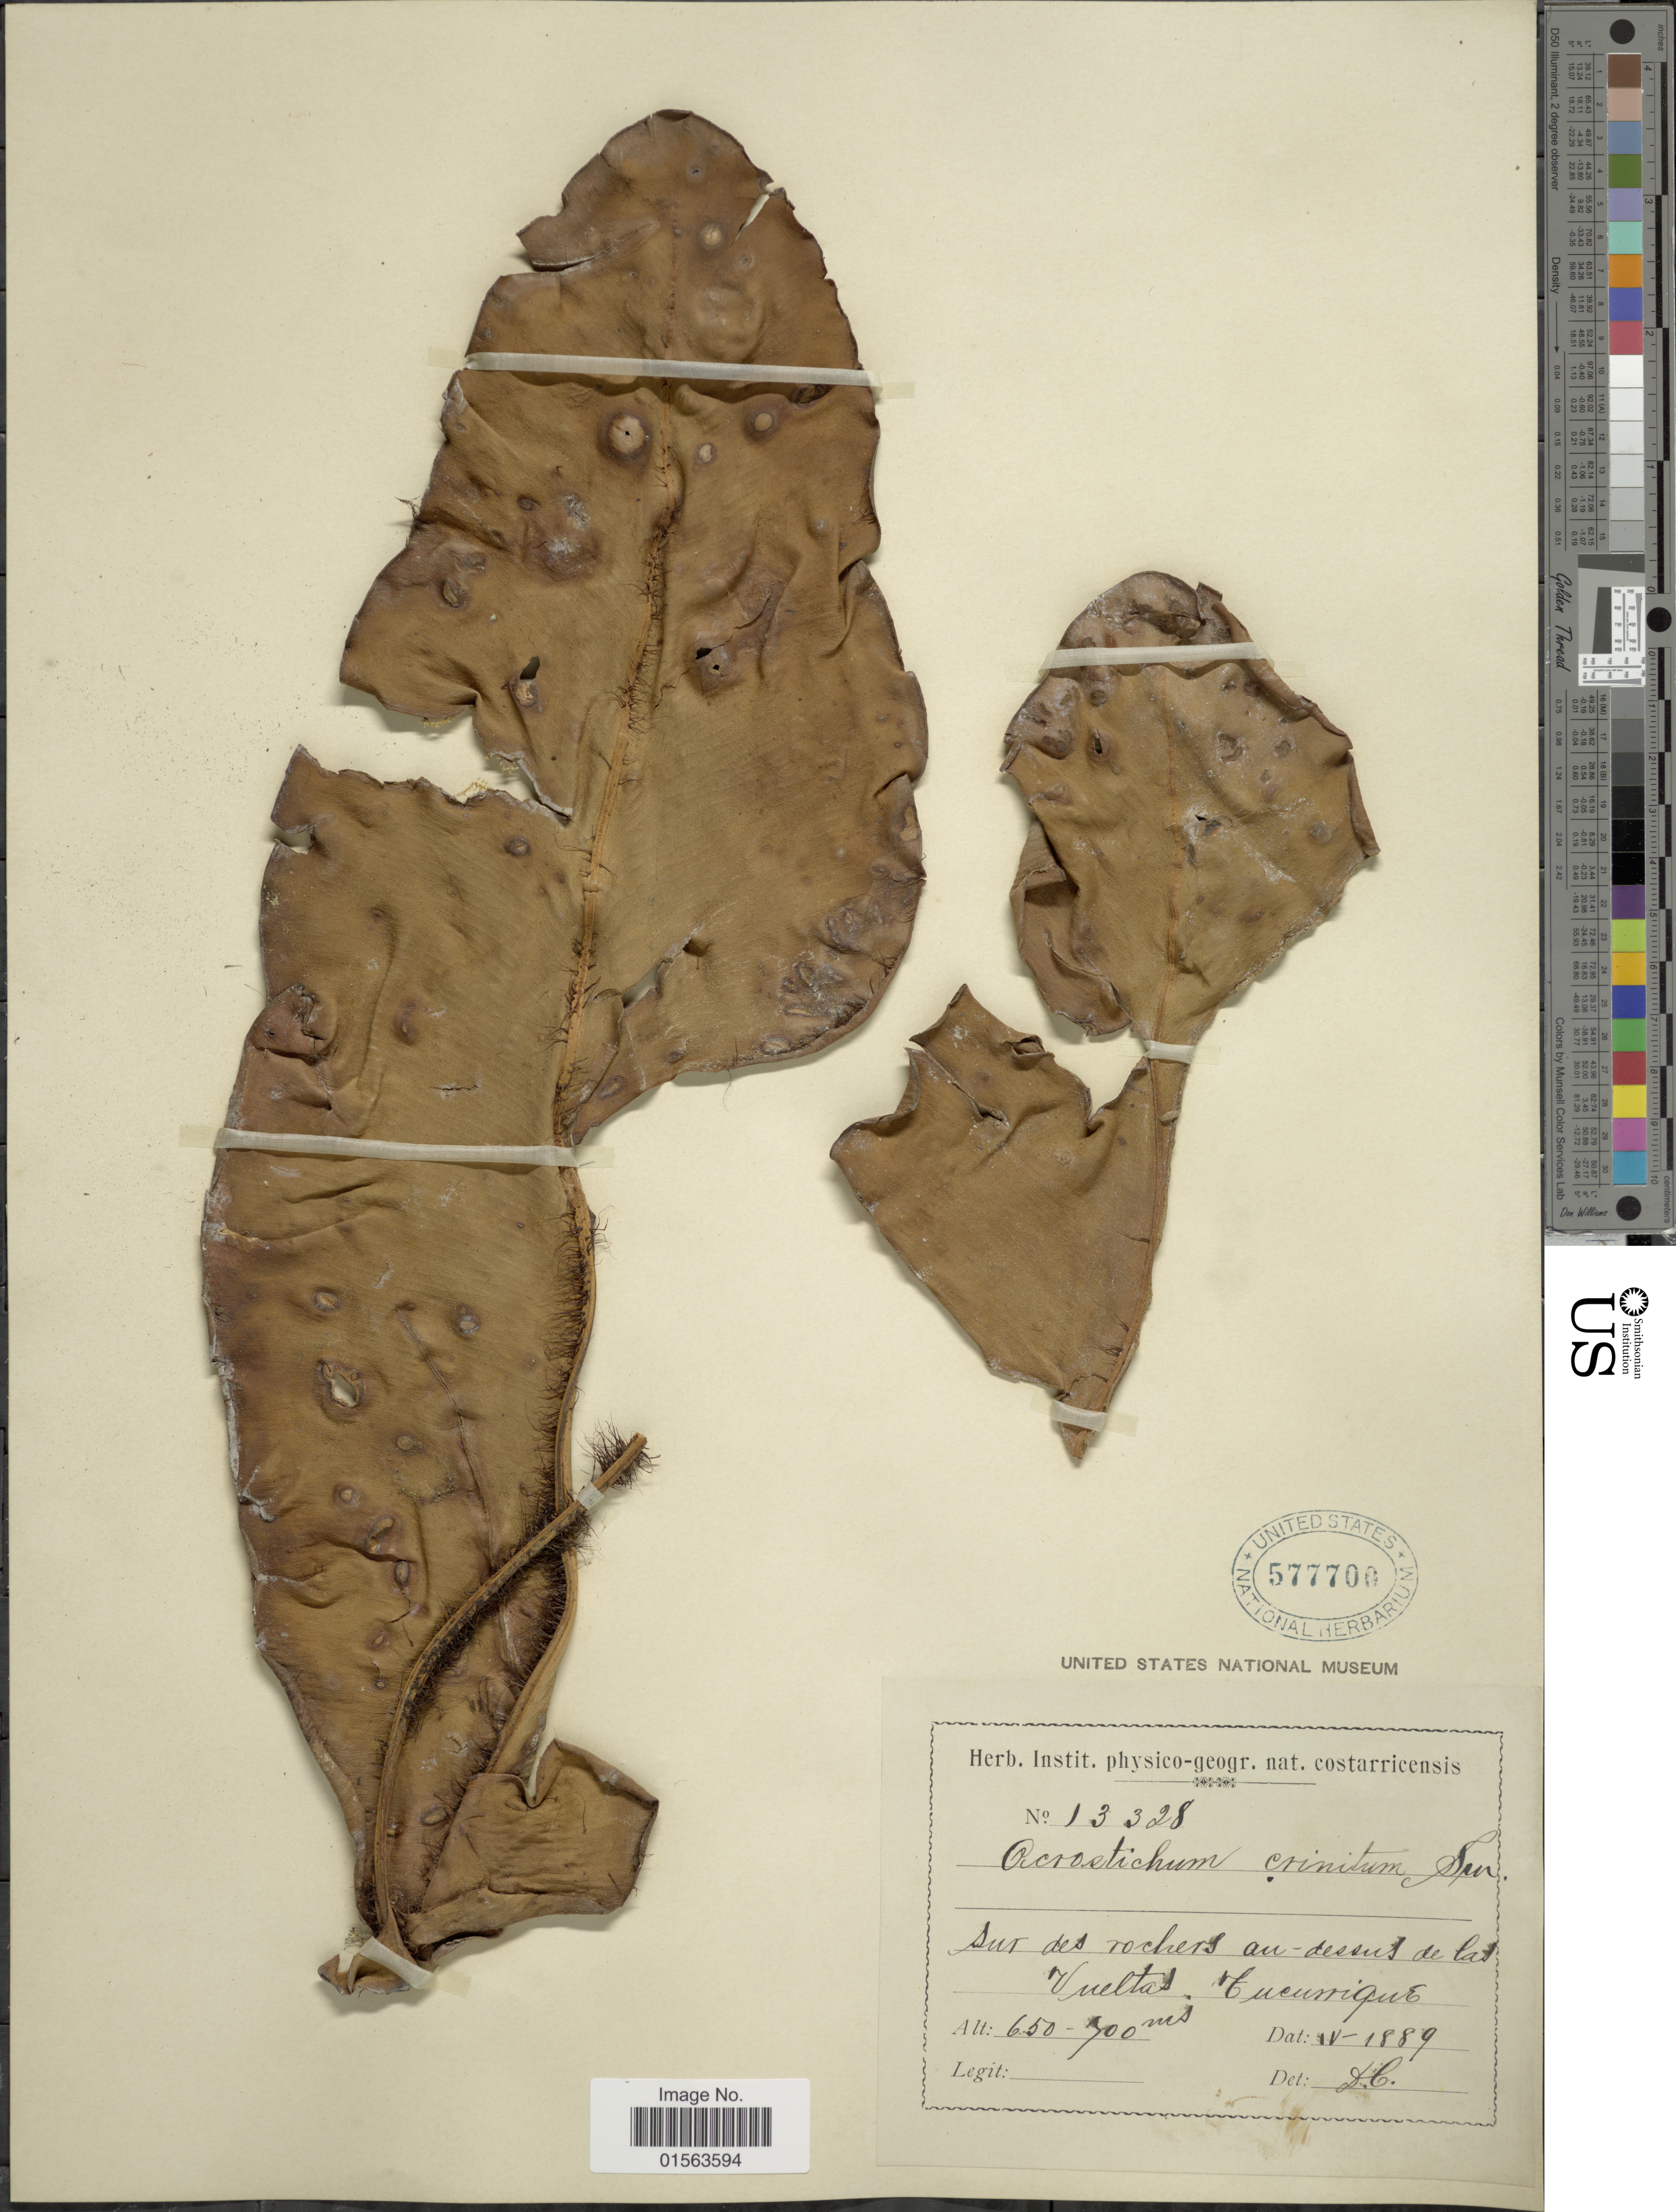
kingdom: Plantae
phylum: Tracheophyta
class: Polypodiopsida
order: Polypodiales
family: Dryopteridaceae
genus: Elaphoglossum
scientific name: Elaphoglossum crinitum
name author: (L.) Christ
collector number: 13328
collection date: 1889-04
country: Costa Rica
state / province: Cartago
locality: Sur des rochers au-dessus de las Vueltas, Tucurrique.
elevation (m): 650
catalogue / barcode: US 577700